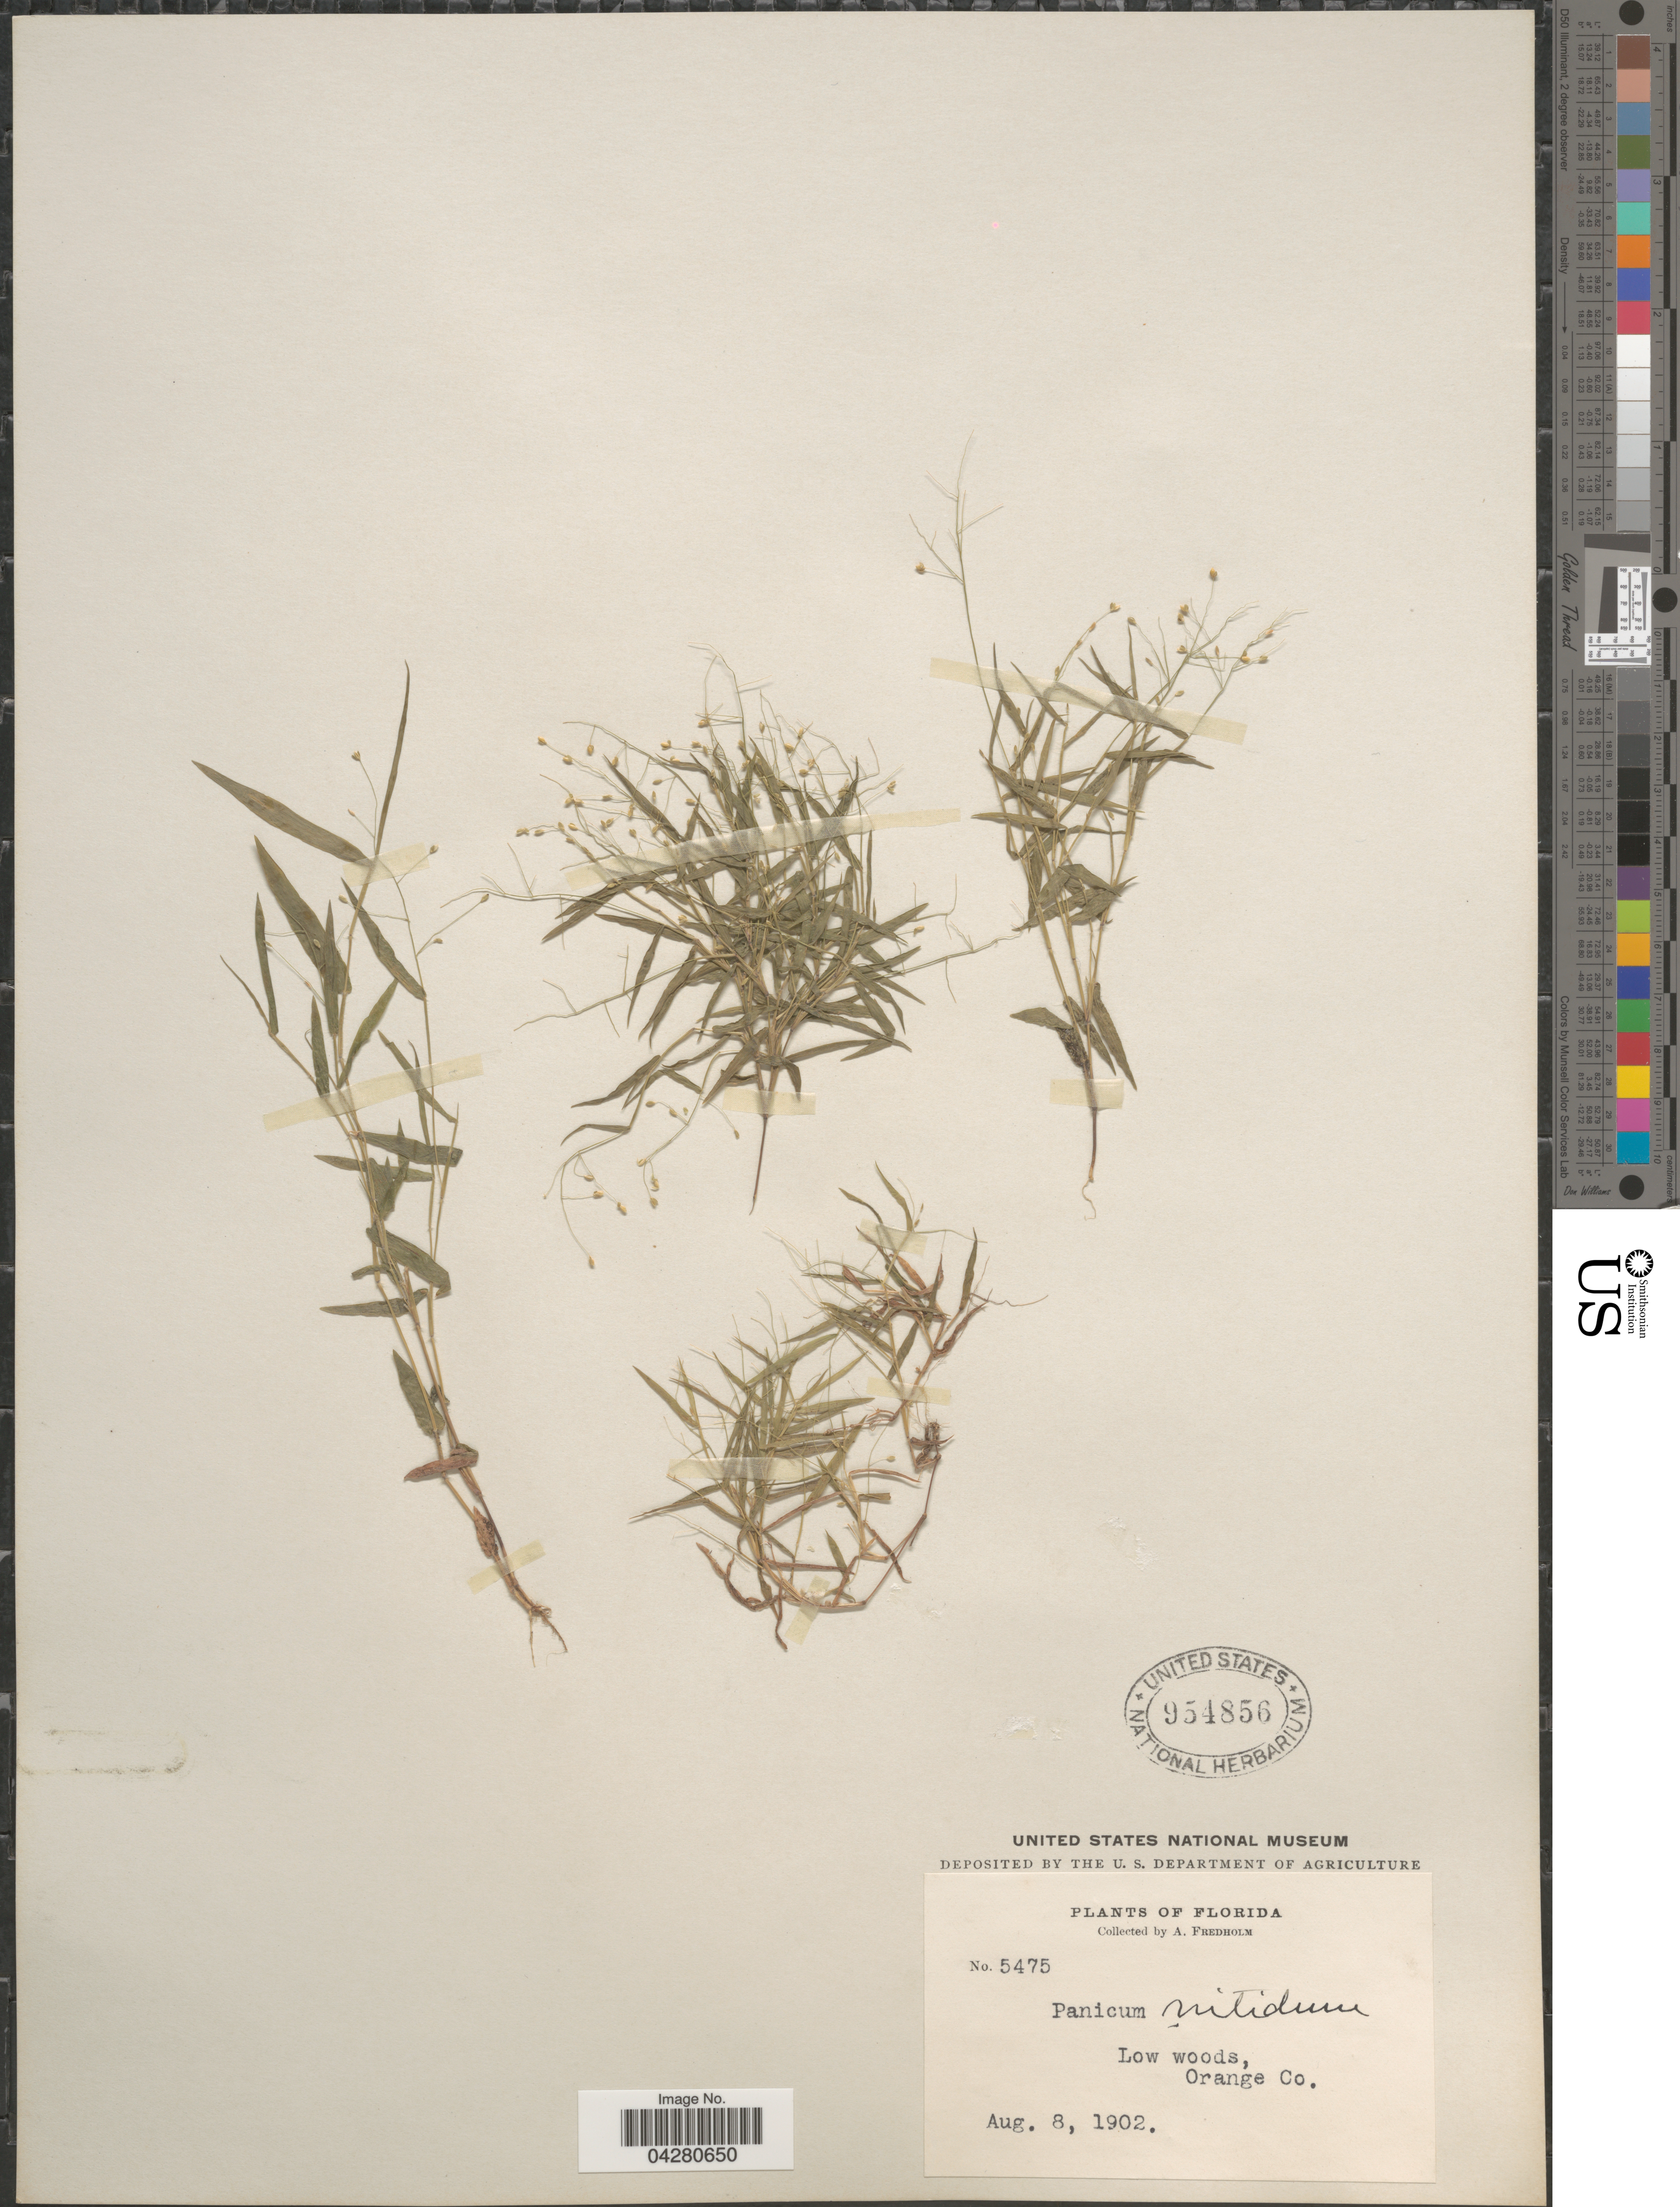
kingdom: Plantae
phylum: Tracheophyta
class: Liliopsida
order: Poales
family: Poaceae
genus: Dichanthelium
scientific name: Dichanthelium dichotomum var. dichotomum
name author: (L.) Gould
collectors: A. Fredholm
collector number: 5475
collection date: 1902-08-08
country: United States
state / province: Florida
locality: Low woods, Orange Co.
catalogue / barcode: US 954856